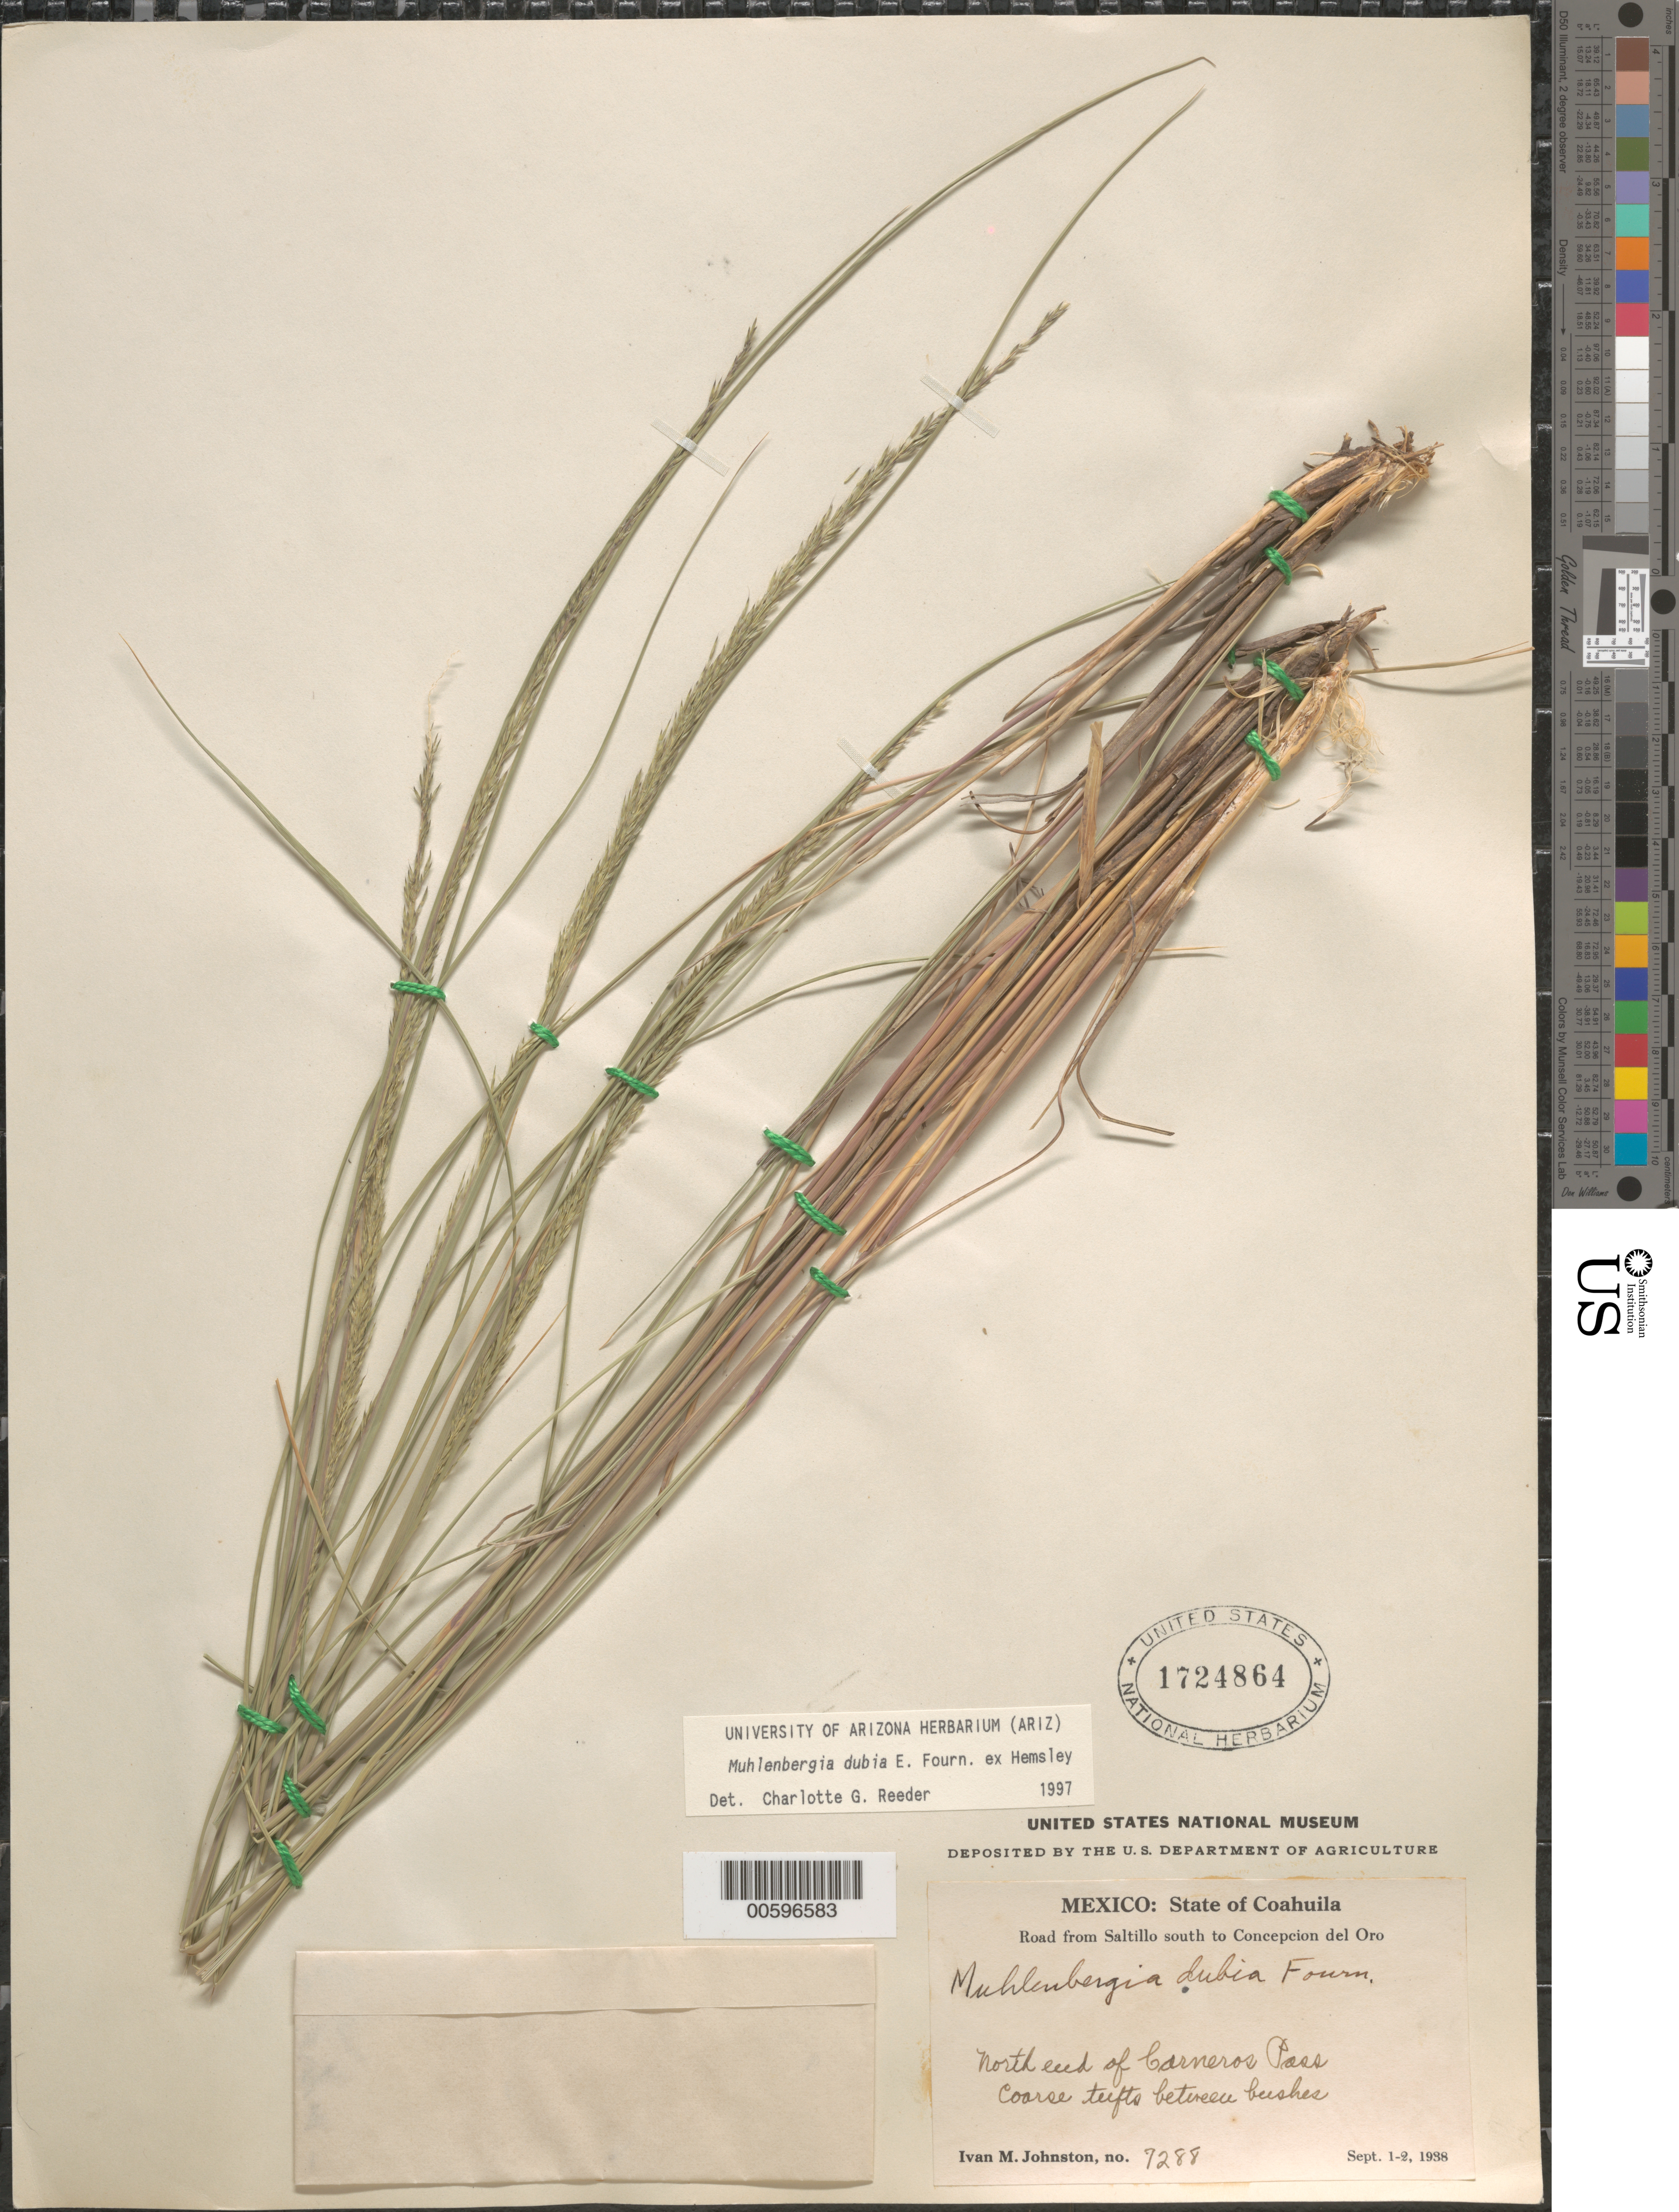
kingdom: Plantae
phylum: Tracheophyta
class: Liliopsida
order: Poales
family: Poaceae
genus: Muhlenbergia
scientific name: Muhlenbergia dubia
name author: E. Fourn.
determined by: Reeder, C. G., (ARIZ)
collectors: I.M. Johnston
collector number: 7288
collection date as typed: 1 Sep 1938 to 2 Sep 1938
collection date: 1938-09-01/1938-09-02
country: Mexico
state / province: Coahuila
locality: N end of Carneros Pass, Road from Saltillo S to Concepcion del Oro.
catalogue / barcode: US 1724864